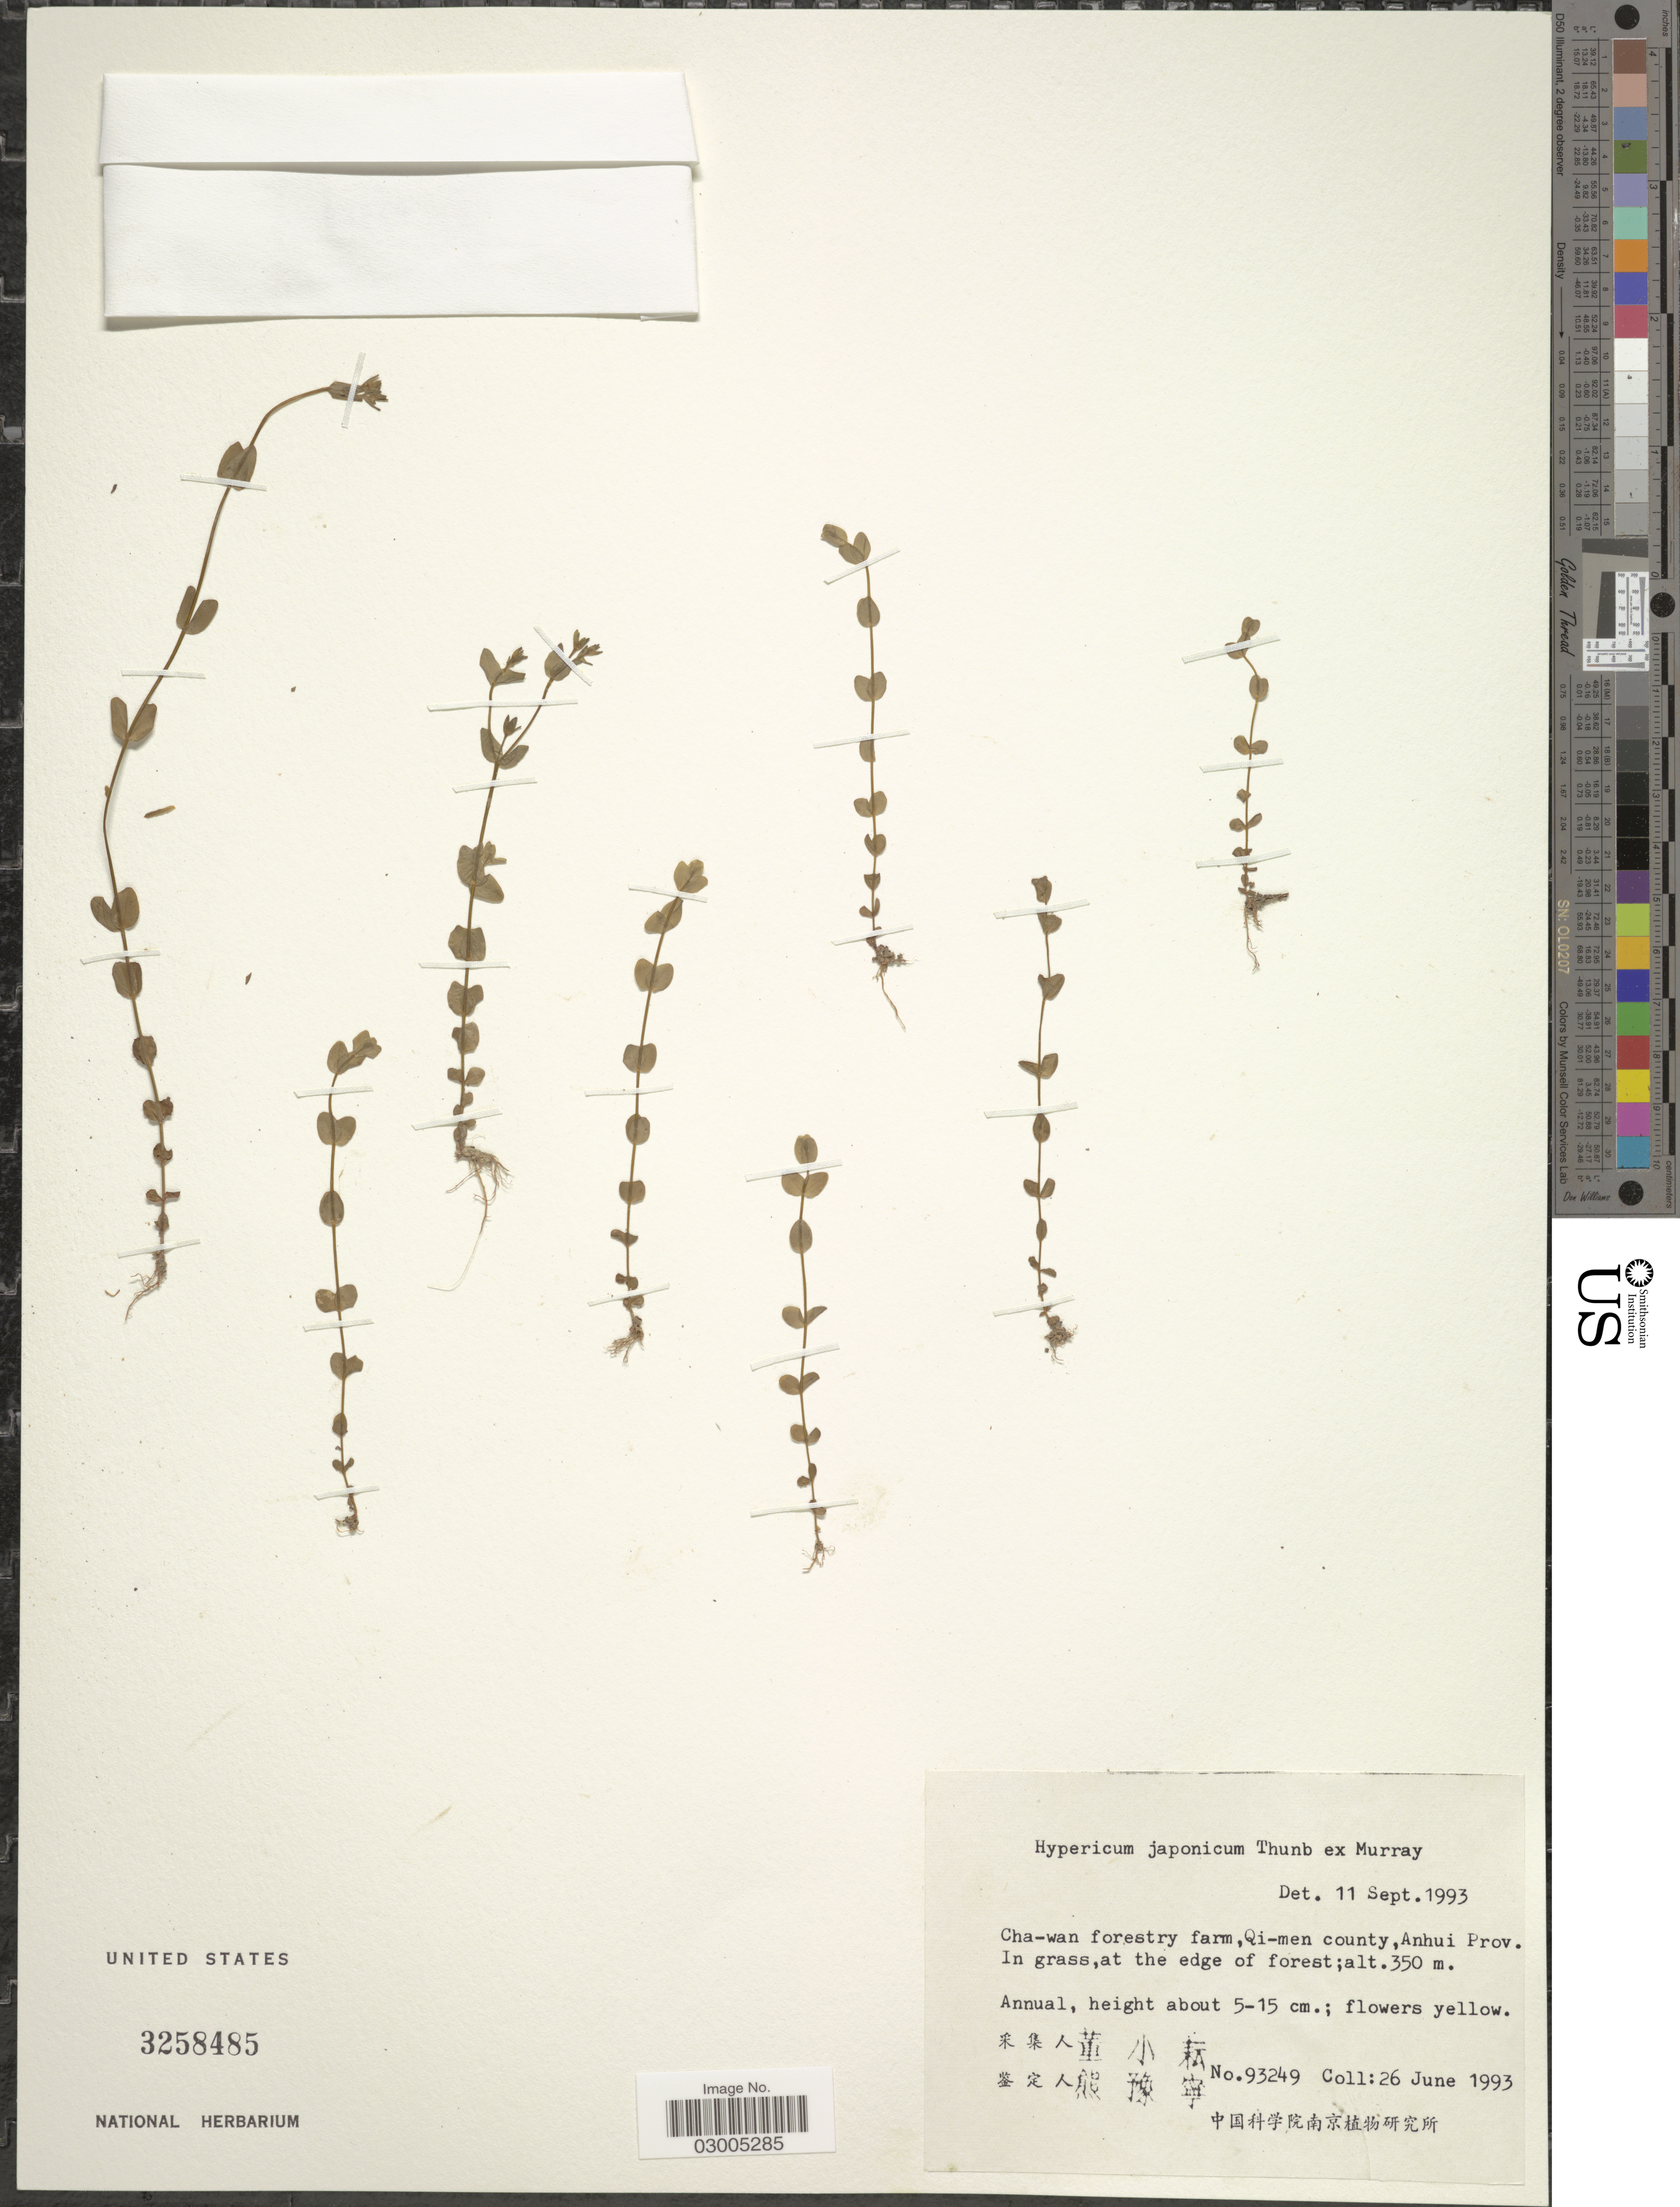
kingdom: Plantae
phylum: Tracheophyta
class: Magnoliopsida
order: Malpighiales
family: Hypericaceae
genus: Hypericum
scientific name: Hypericum japonicum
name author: Thunb.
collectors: Ex herb. japonicum Thunb ex Murray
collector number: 93249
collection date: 1993-06-26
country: China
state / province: Anhui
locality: Cha-wan forestry farm, Qi-men county, Anhui Prov.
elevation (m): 350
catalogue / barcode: US 3258485